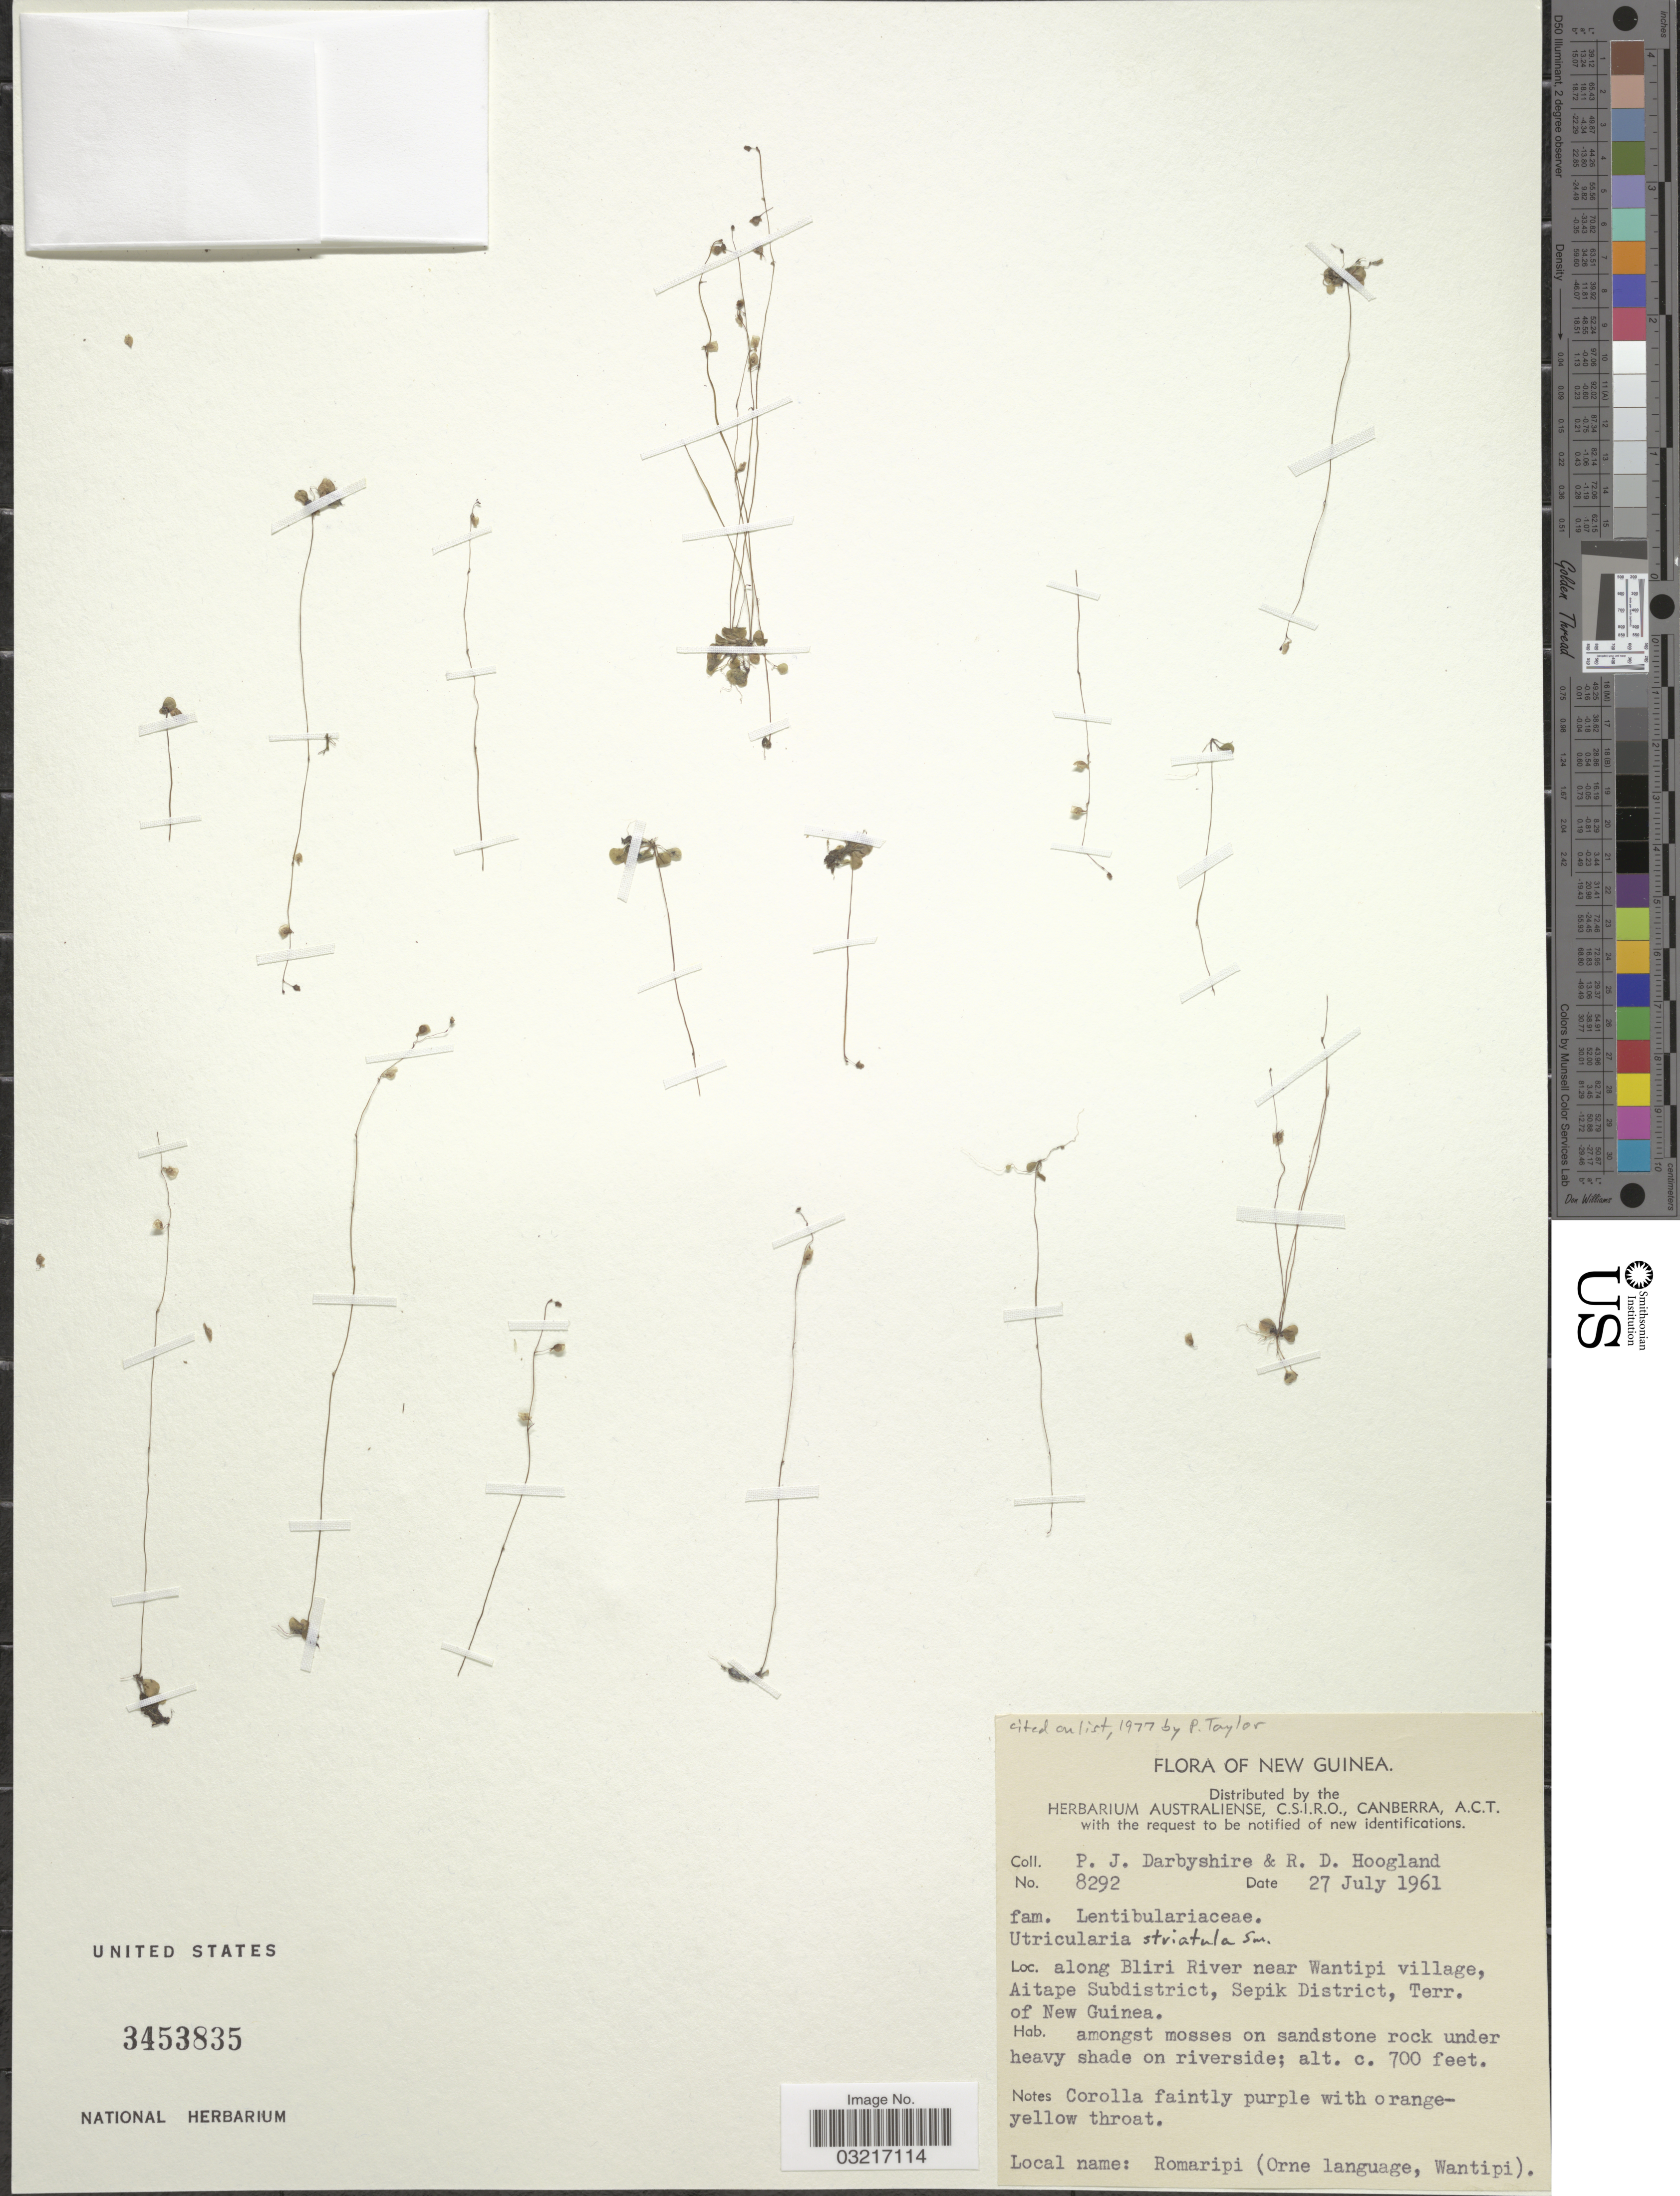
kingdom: Plantae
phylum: Tracheophyta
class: Magnoliopsida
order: Lamiales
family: Lentibulariaceae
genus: Utricularia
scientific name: Utricularia striatula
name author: Sm.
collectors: P. Darbyshire & R. D. Hoogland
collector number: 8292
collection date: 1961-07-27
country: Papua New Guinea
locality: New Guinea. Along Bliri River near Wantipi village, Aitape Subdistrict, Sepik District, Terr. of New Guinea.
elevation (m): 213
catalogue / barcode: US 3453835